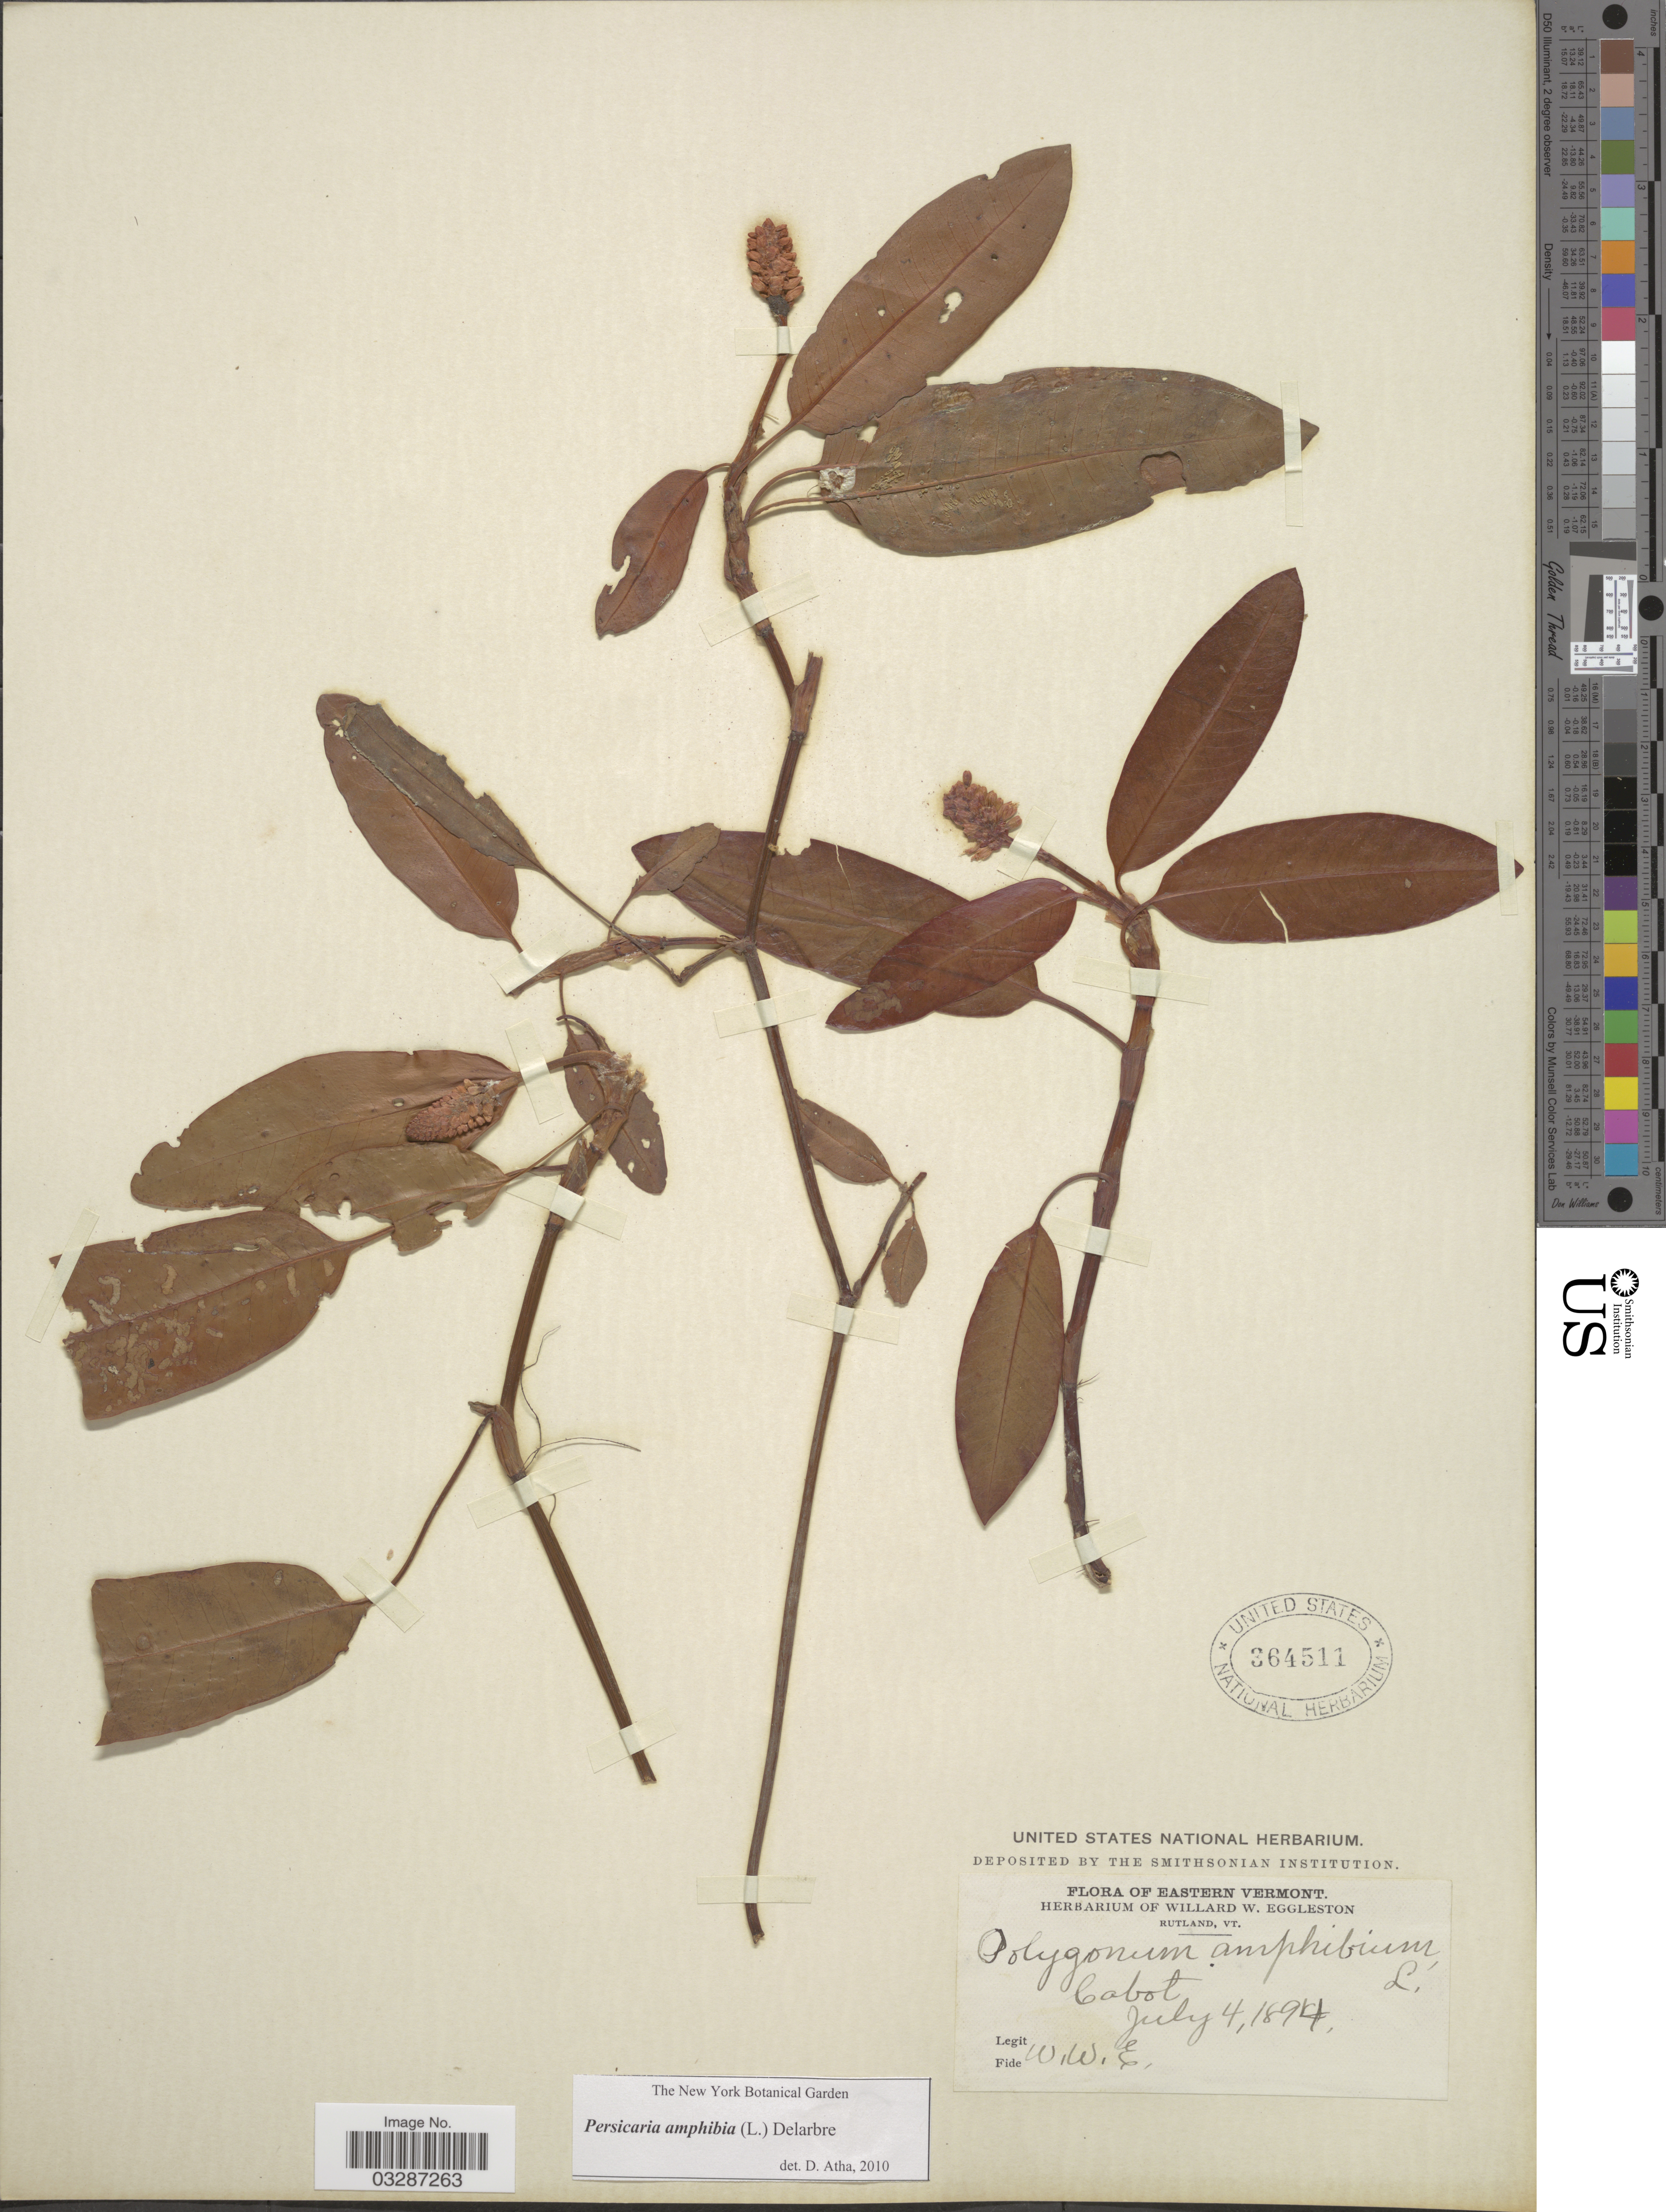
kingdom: Plantae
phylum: Tracheophyta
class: Magnoliopsida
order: Caryophyllales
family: Polygonaceae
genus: Persicaria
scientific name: Persicaria amphibia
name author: (L.) Delarbre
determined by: Atha, D. E.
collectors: W. W. Eggleston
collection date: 1894-07-04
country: United States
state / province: Vermont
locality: Eastern Vermont. Cabot.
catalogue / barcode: US 364511